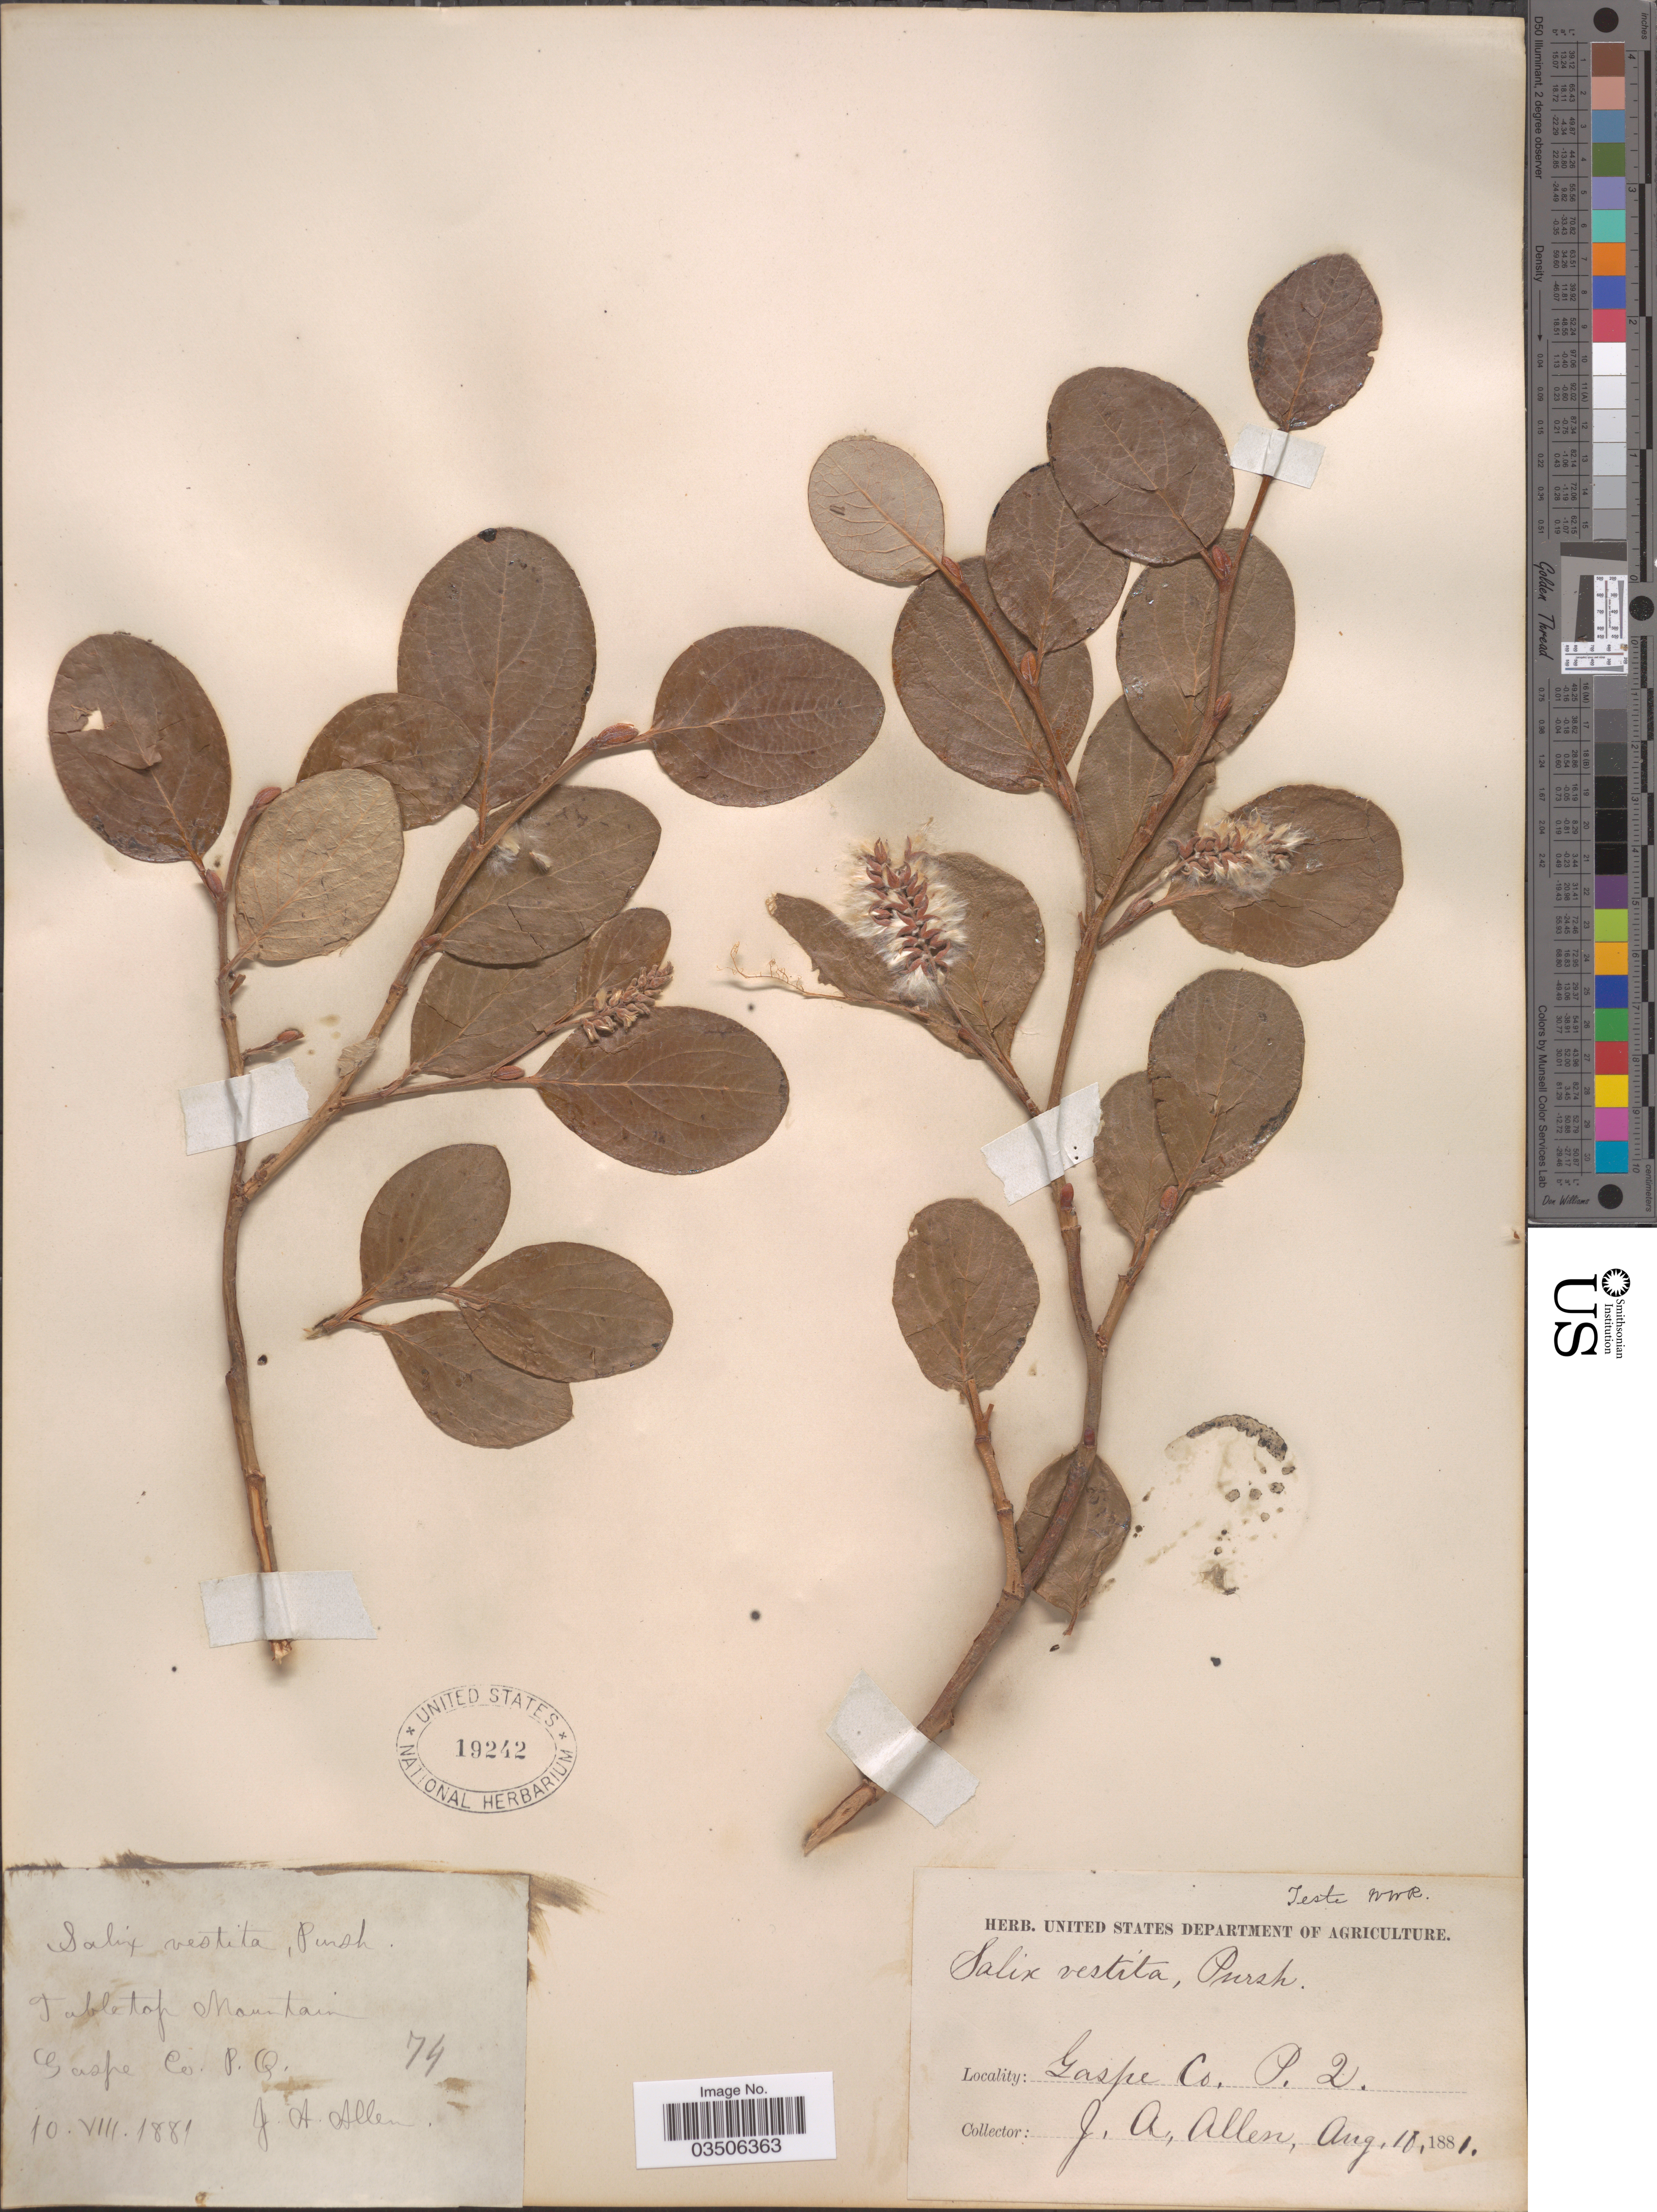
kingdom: Plantae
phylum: Tracheophyta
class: Magnoliopsida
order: Malpighiales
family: Salicaceae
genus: Salix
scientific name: Salix vestita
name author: Pursh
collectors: J. Allen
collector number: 74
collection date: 1881-08-10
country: Canada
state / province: Quebec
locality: Table top Mountain. Gaspe Co.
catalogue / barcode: US 19242